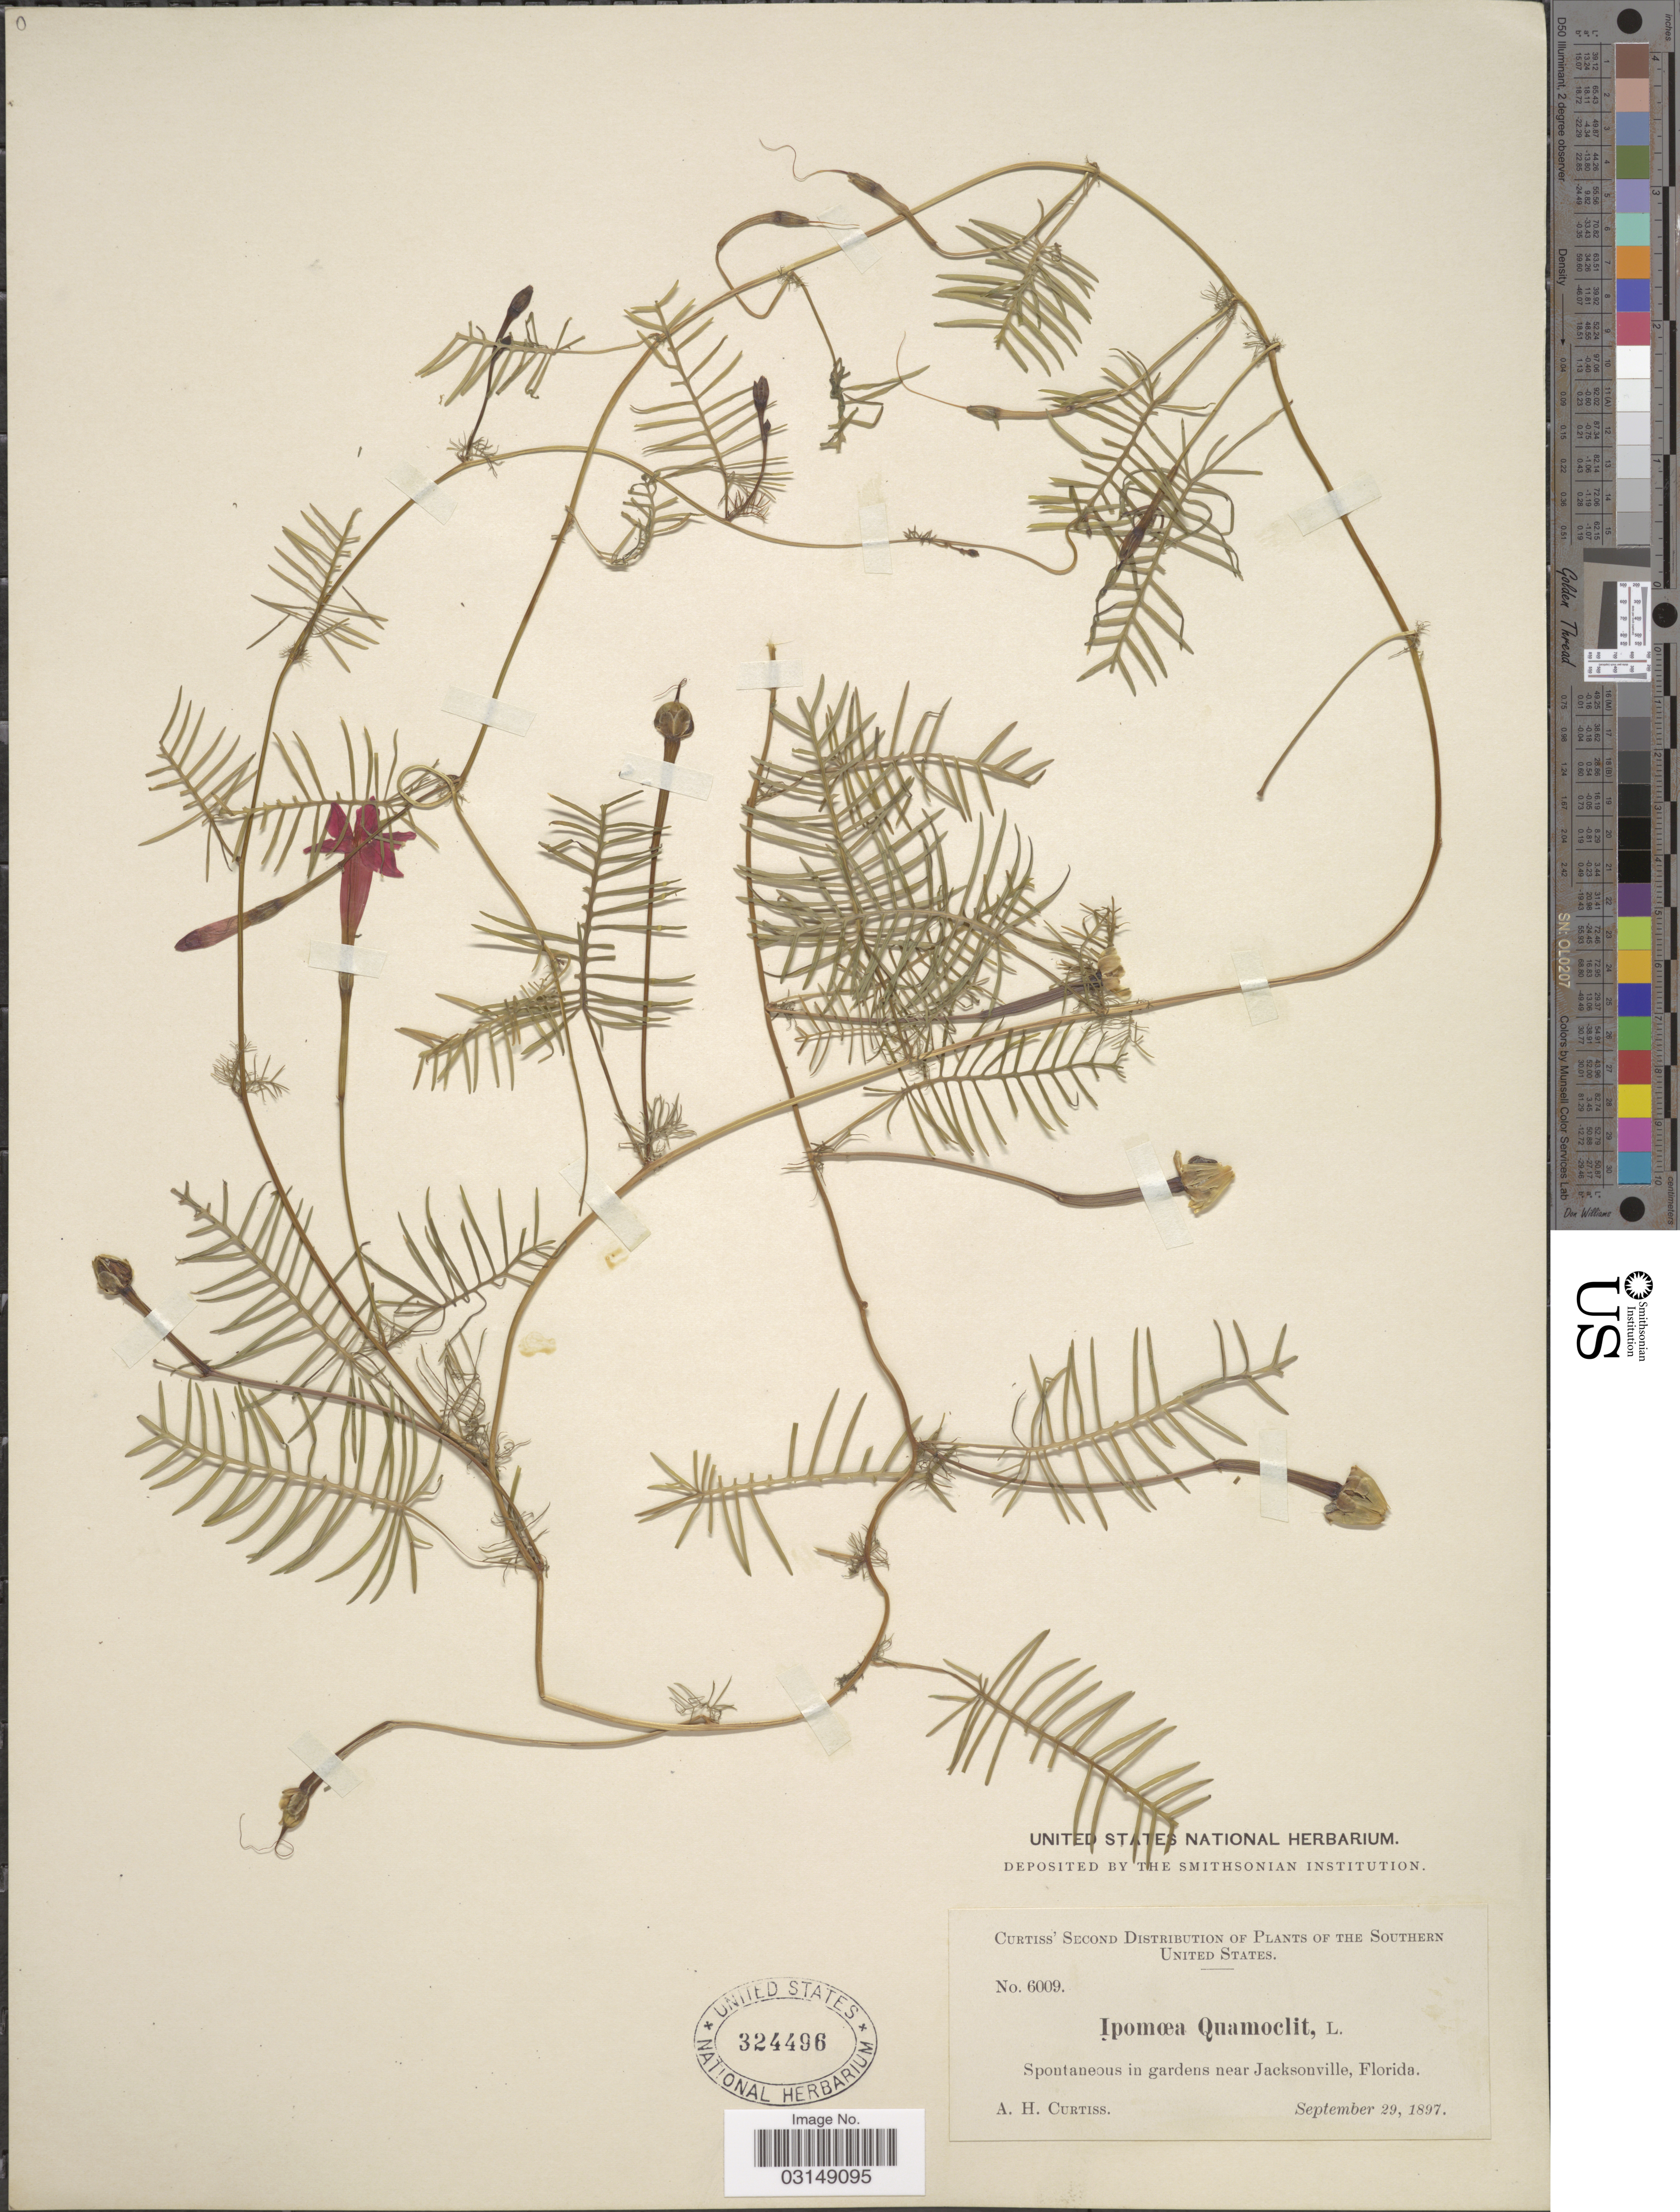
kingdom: Plantae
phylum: Tracheophyta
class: Magnoliopsida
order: Solanales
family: Convolvulaceae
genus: Ipomoea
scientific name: Ipomoea quamoclit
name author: L.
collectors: A. H. Curtiss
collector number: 6009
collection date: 1897-09-29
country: United States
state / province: Florida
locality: Southern United States. Spontaneous in gardens near Jacksonville.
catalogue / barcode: US 324496